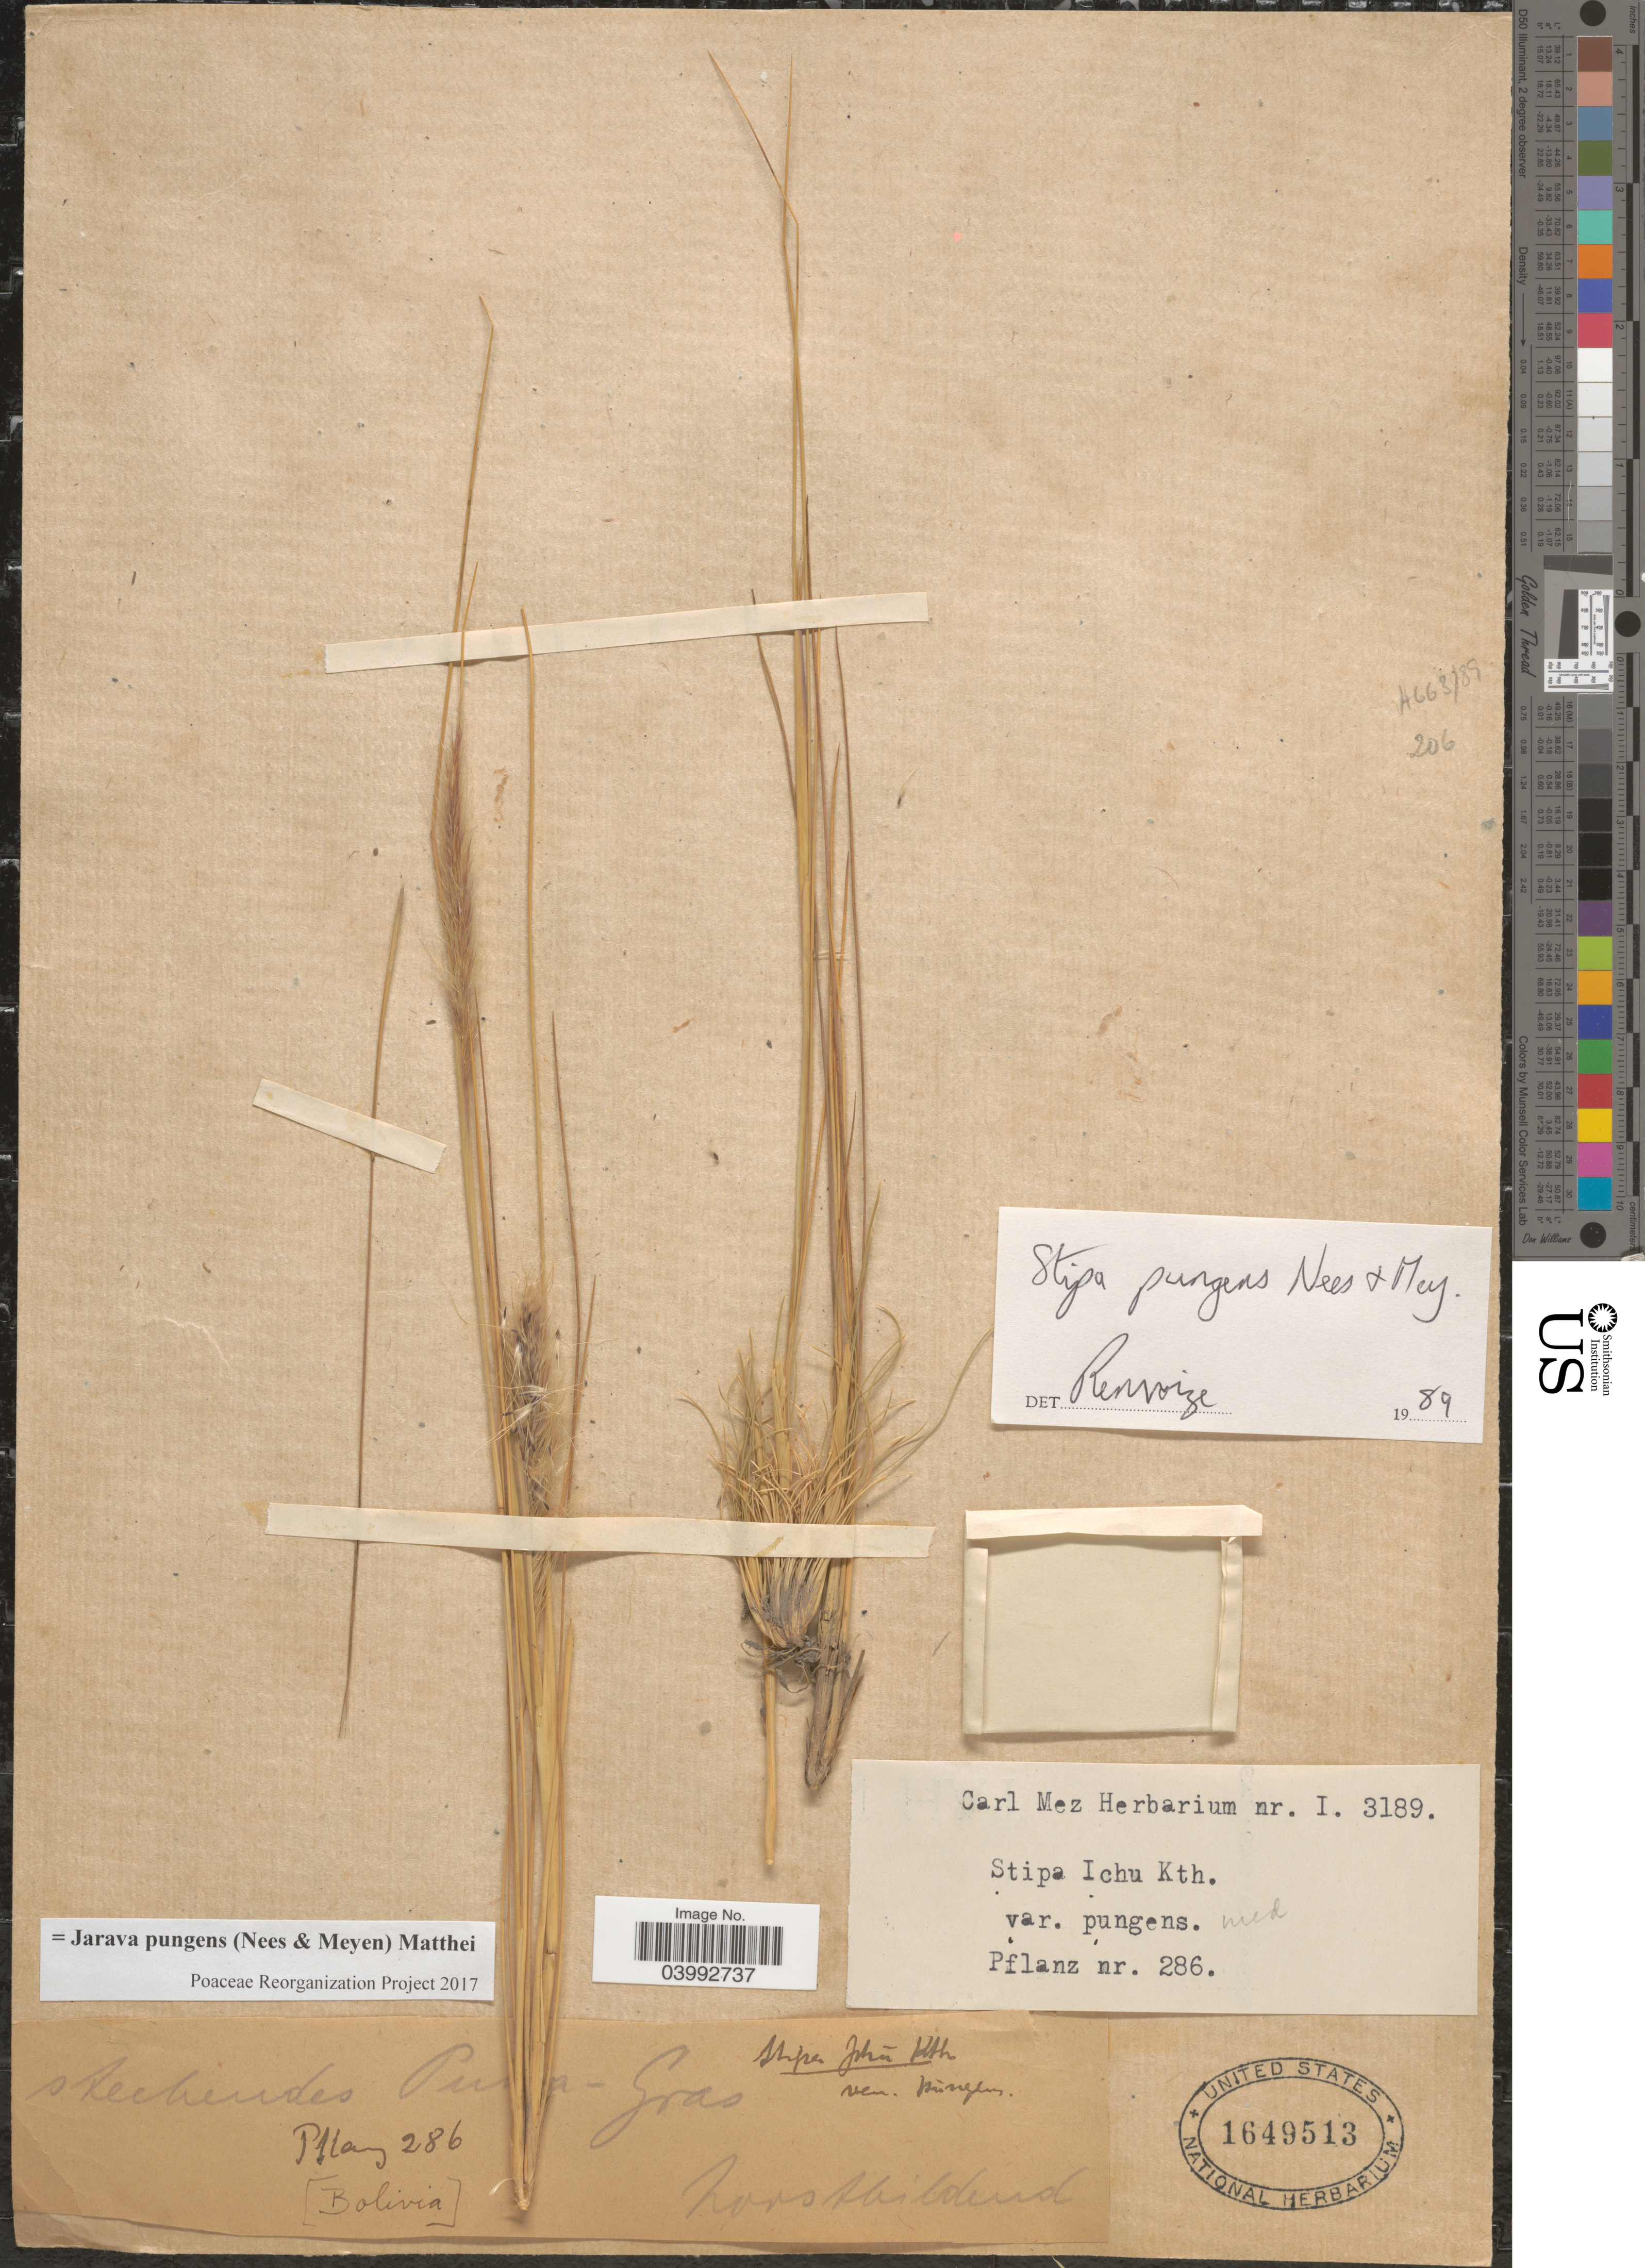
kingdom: Plantae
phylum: Tracheophyta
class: Liliopsida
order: Poales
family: Poaceae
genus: Jarava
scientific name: Jarava pungens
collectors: -. Pflanz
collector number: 286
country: Bolivia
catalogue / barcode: US 1649513